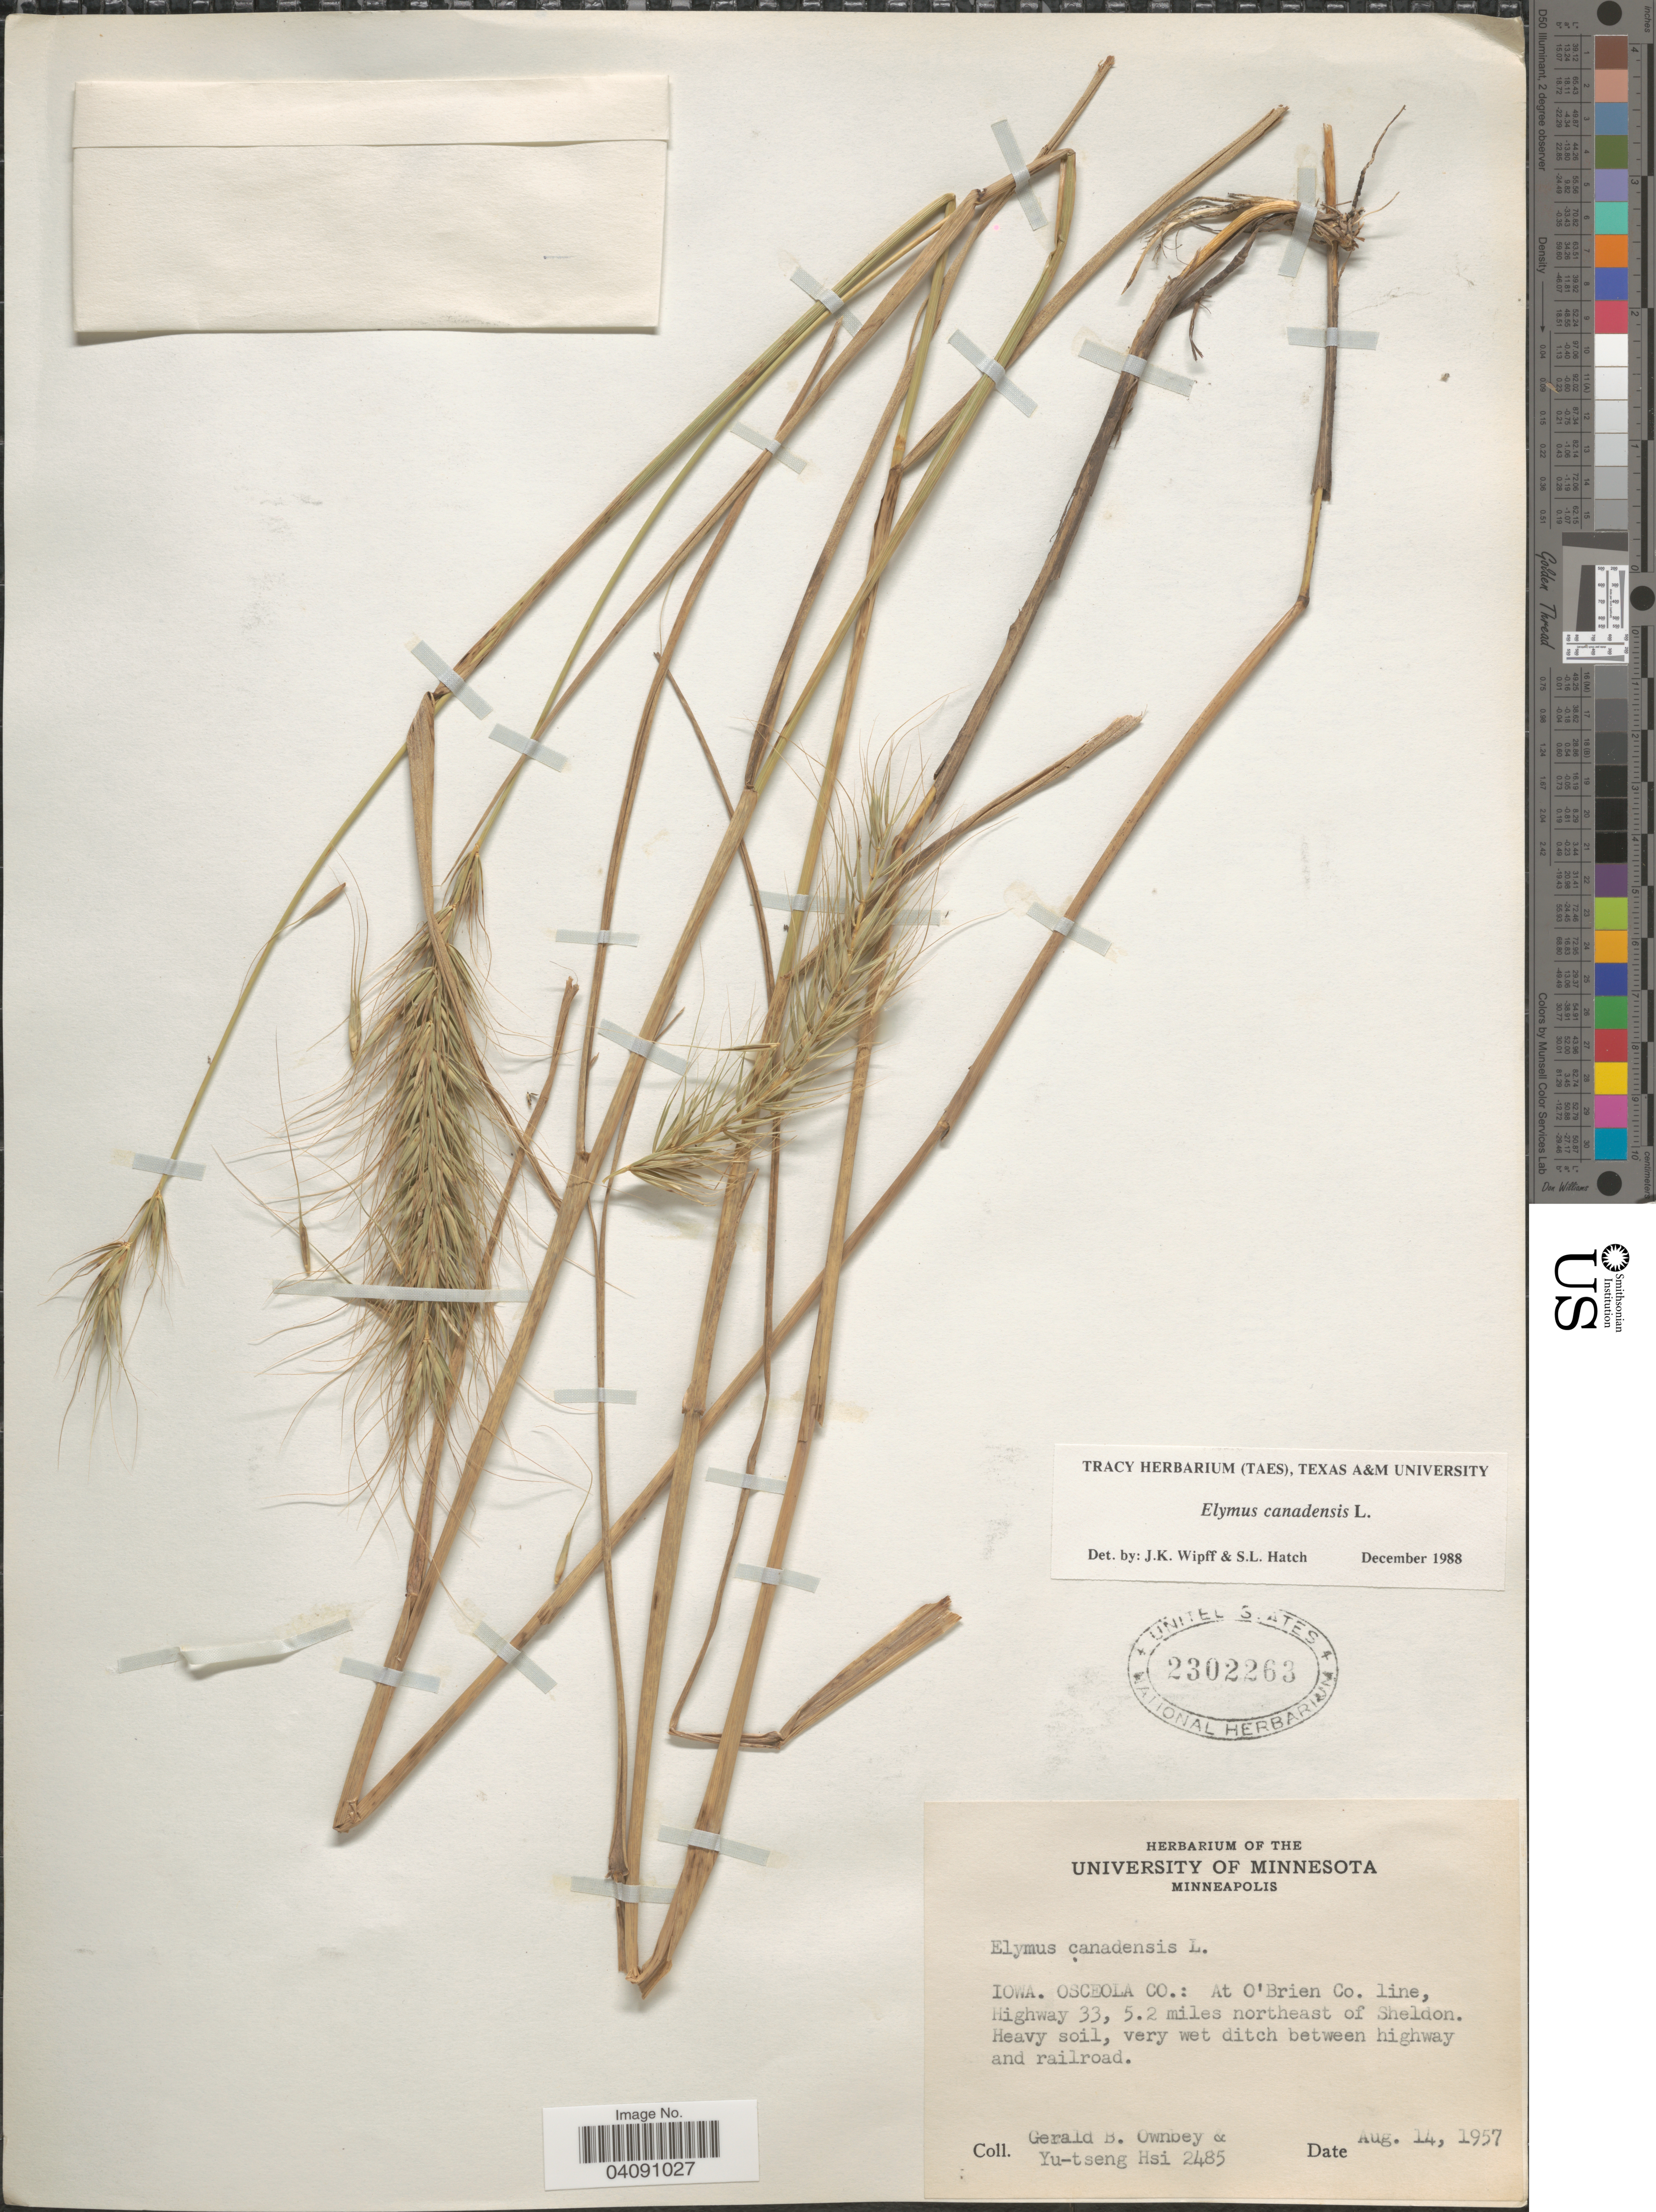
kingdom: Plantae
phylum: Tracheophyta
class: Liliopsida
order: Poales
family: Poaceae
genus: Elymus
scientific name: Elymus canadensis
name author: L.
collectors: G. B. Ownbey & Y. Hsi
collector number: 2485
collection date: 1957-08-14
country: United States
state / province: Iowa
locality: Osceola Co.: At O'Brien Co. line, Highway 33, 5.2 miles northeast of Sheldon.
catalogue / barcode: US 2302263